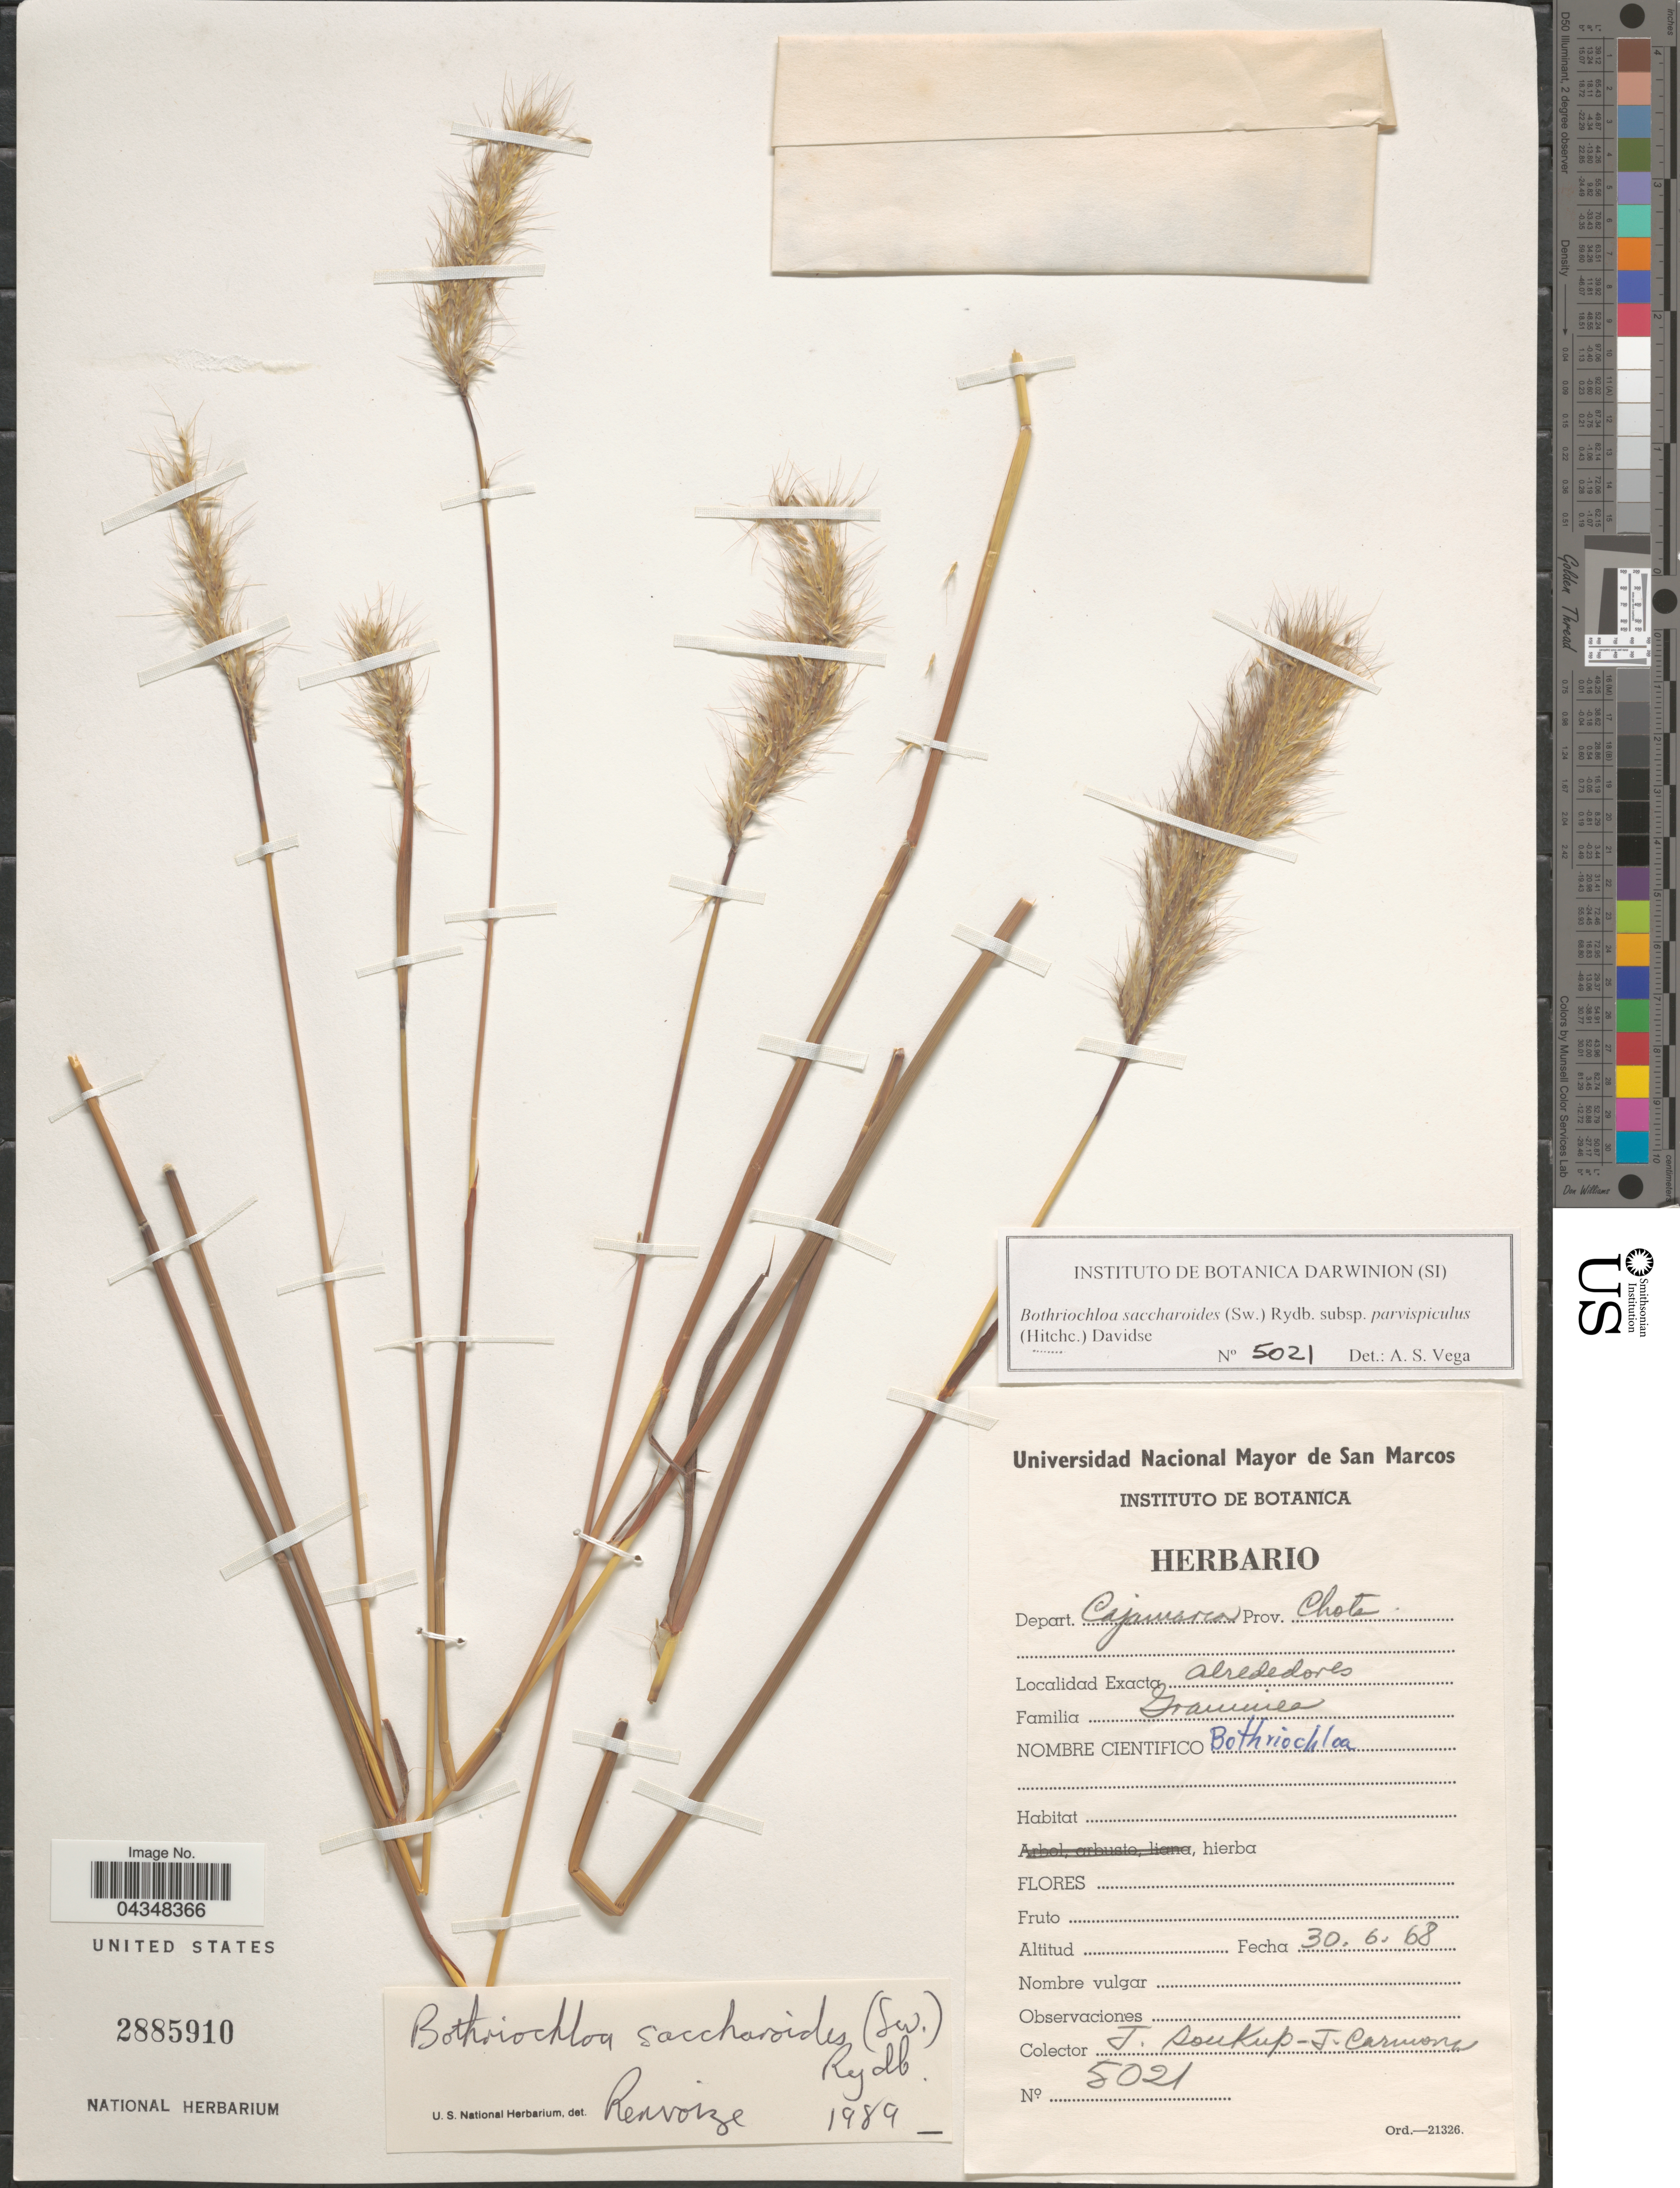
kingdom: Plantae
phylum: Tracheophyta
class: Liliopsida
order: Poales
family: Poaceae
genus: Bothriochloa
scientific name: Bothriochloa saccharoides var. parvispicula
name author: (Hitchc.) Tovar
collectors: J. Soukup & J. Carmon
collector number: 5021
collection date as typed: Transcribed d/m/y: 30/6/68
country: Peru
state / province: Cajamarca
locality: Depart. Cajamarca. Prov. Chota. Alrededores.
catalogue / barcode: US 2885910